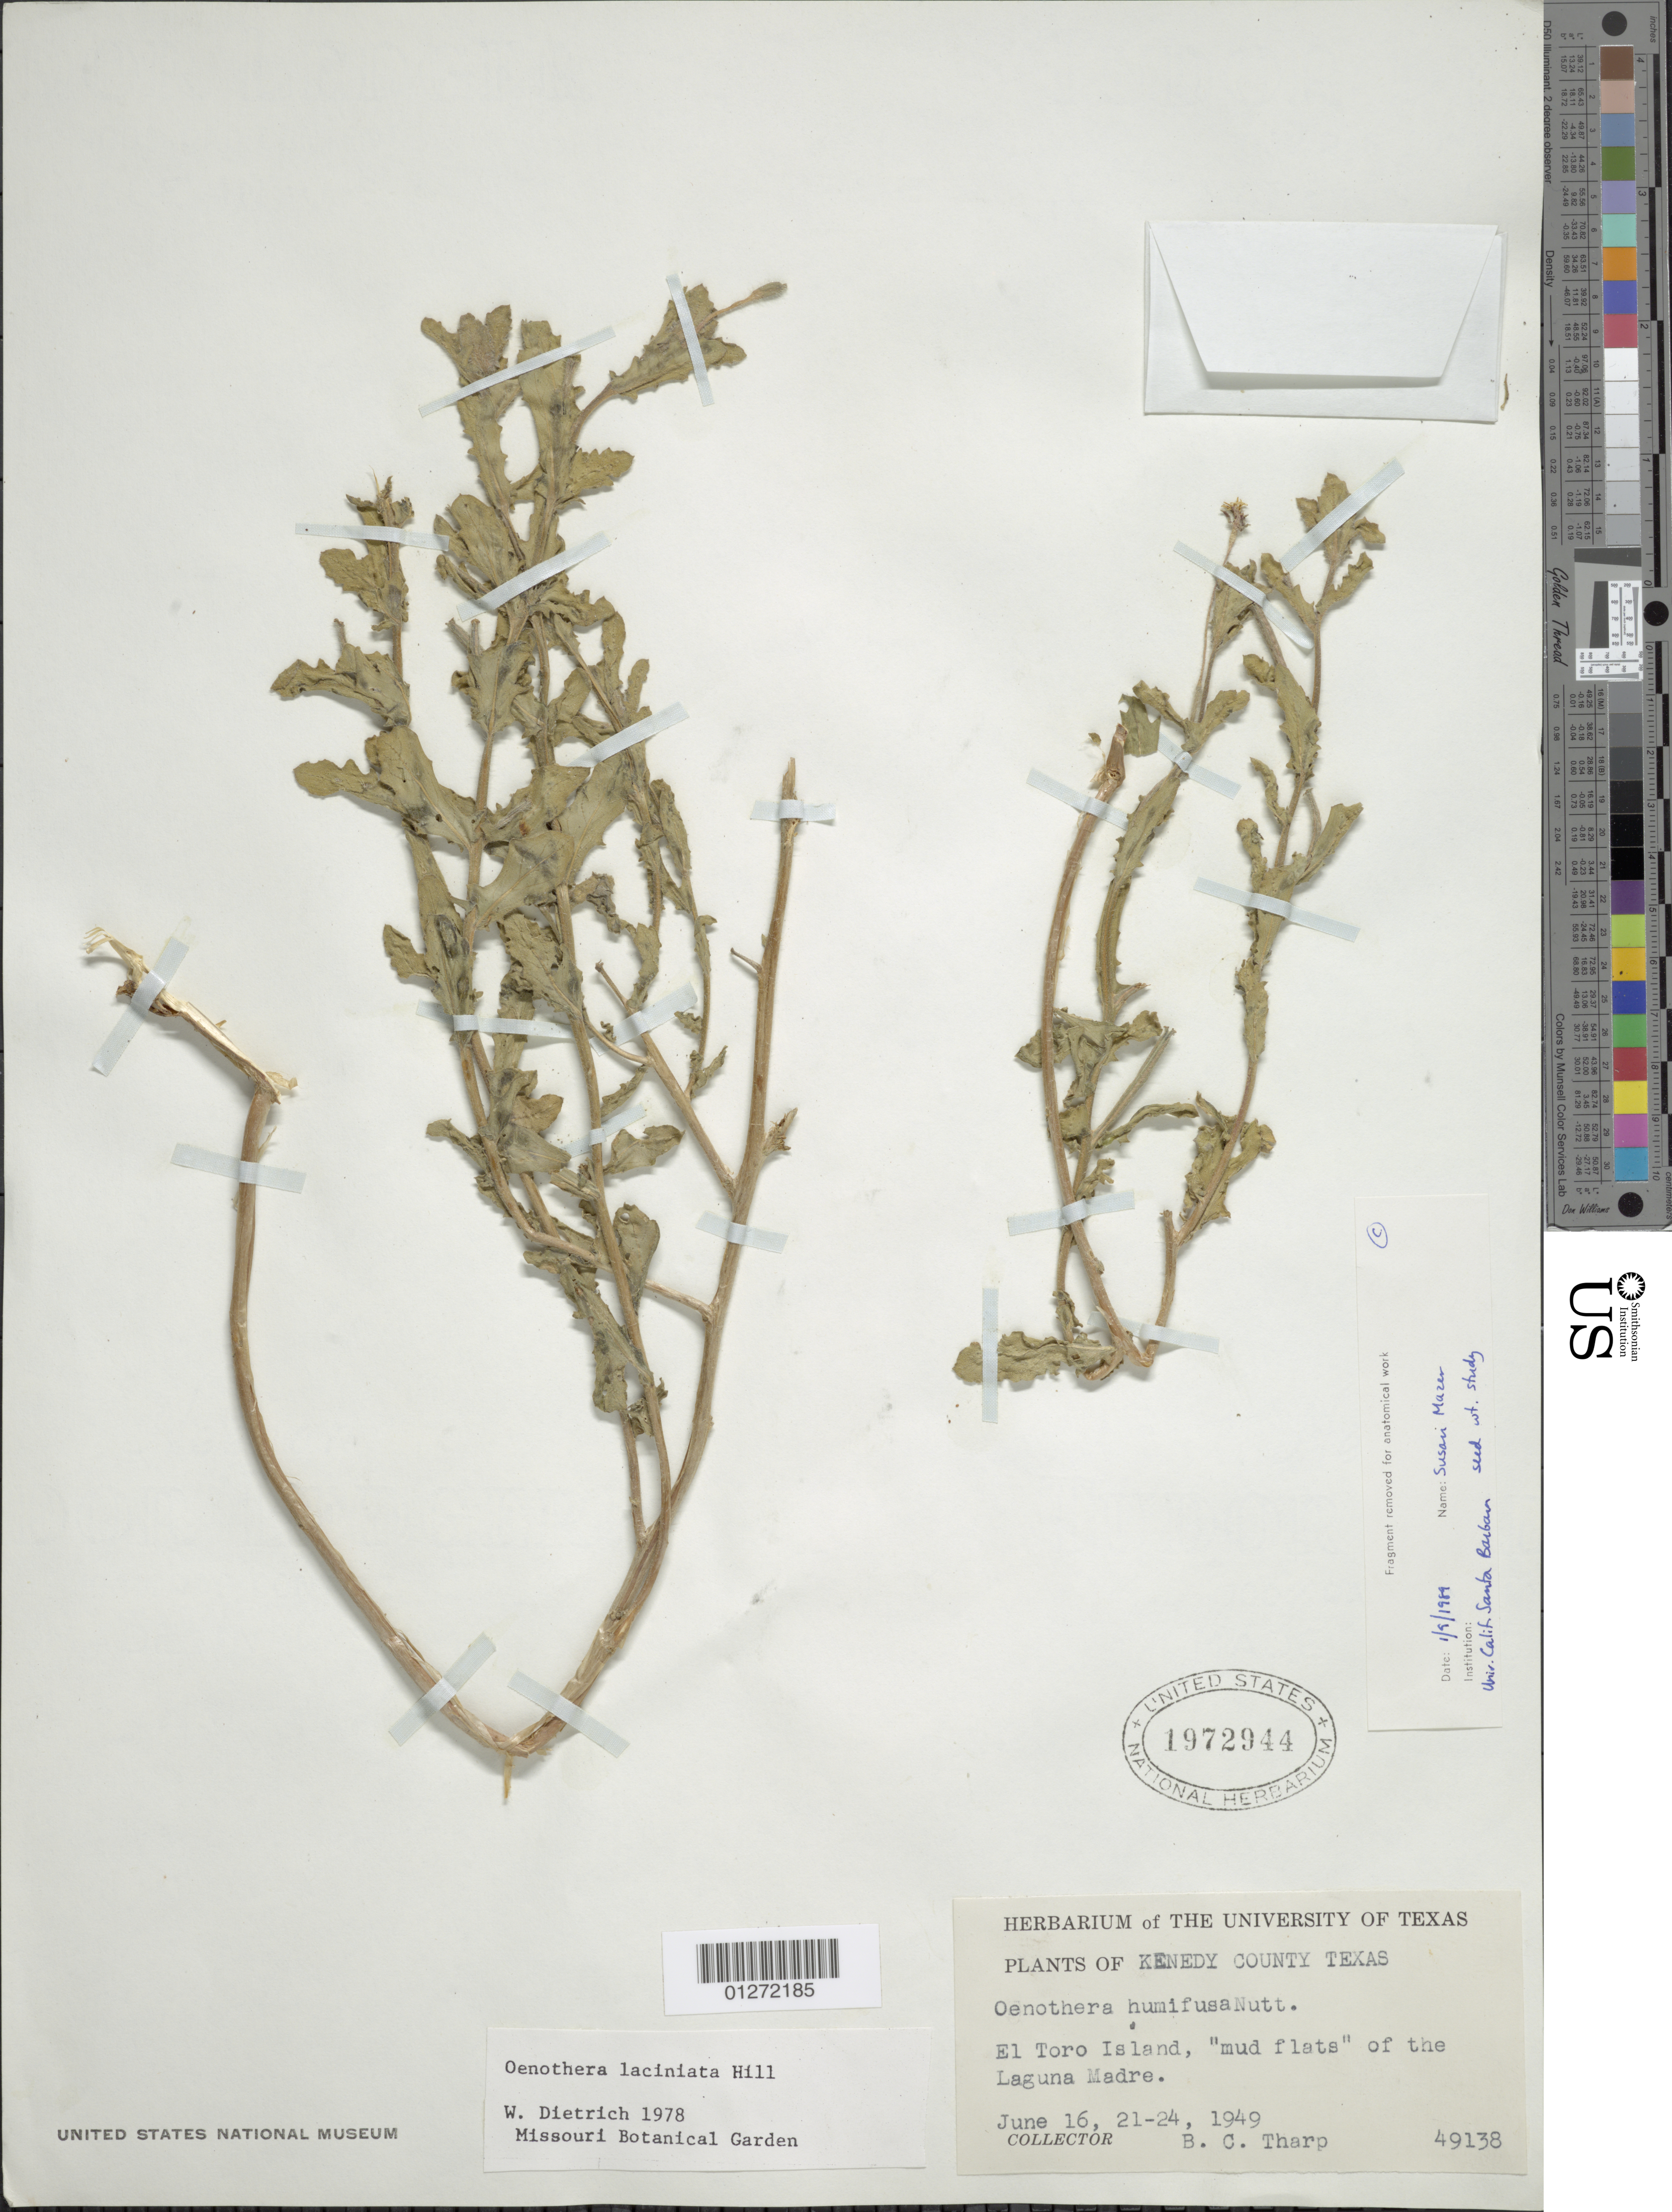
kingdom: Plantae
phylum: Tracheophyta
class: Magnoliopsida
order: Myrtales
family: Onagraceae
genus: Oenothera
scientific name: Oenothera laciniata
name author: Hill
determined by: Dietrich, W.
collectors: B. C. Tharp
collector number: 49138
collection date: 1949-06-16/1949-06-24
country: United States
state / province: Texas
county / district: Kenedy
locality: El Toro Island, "mud flats" of the Laguna Madre.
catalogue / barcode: US 1972944